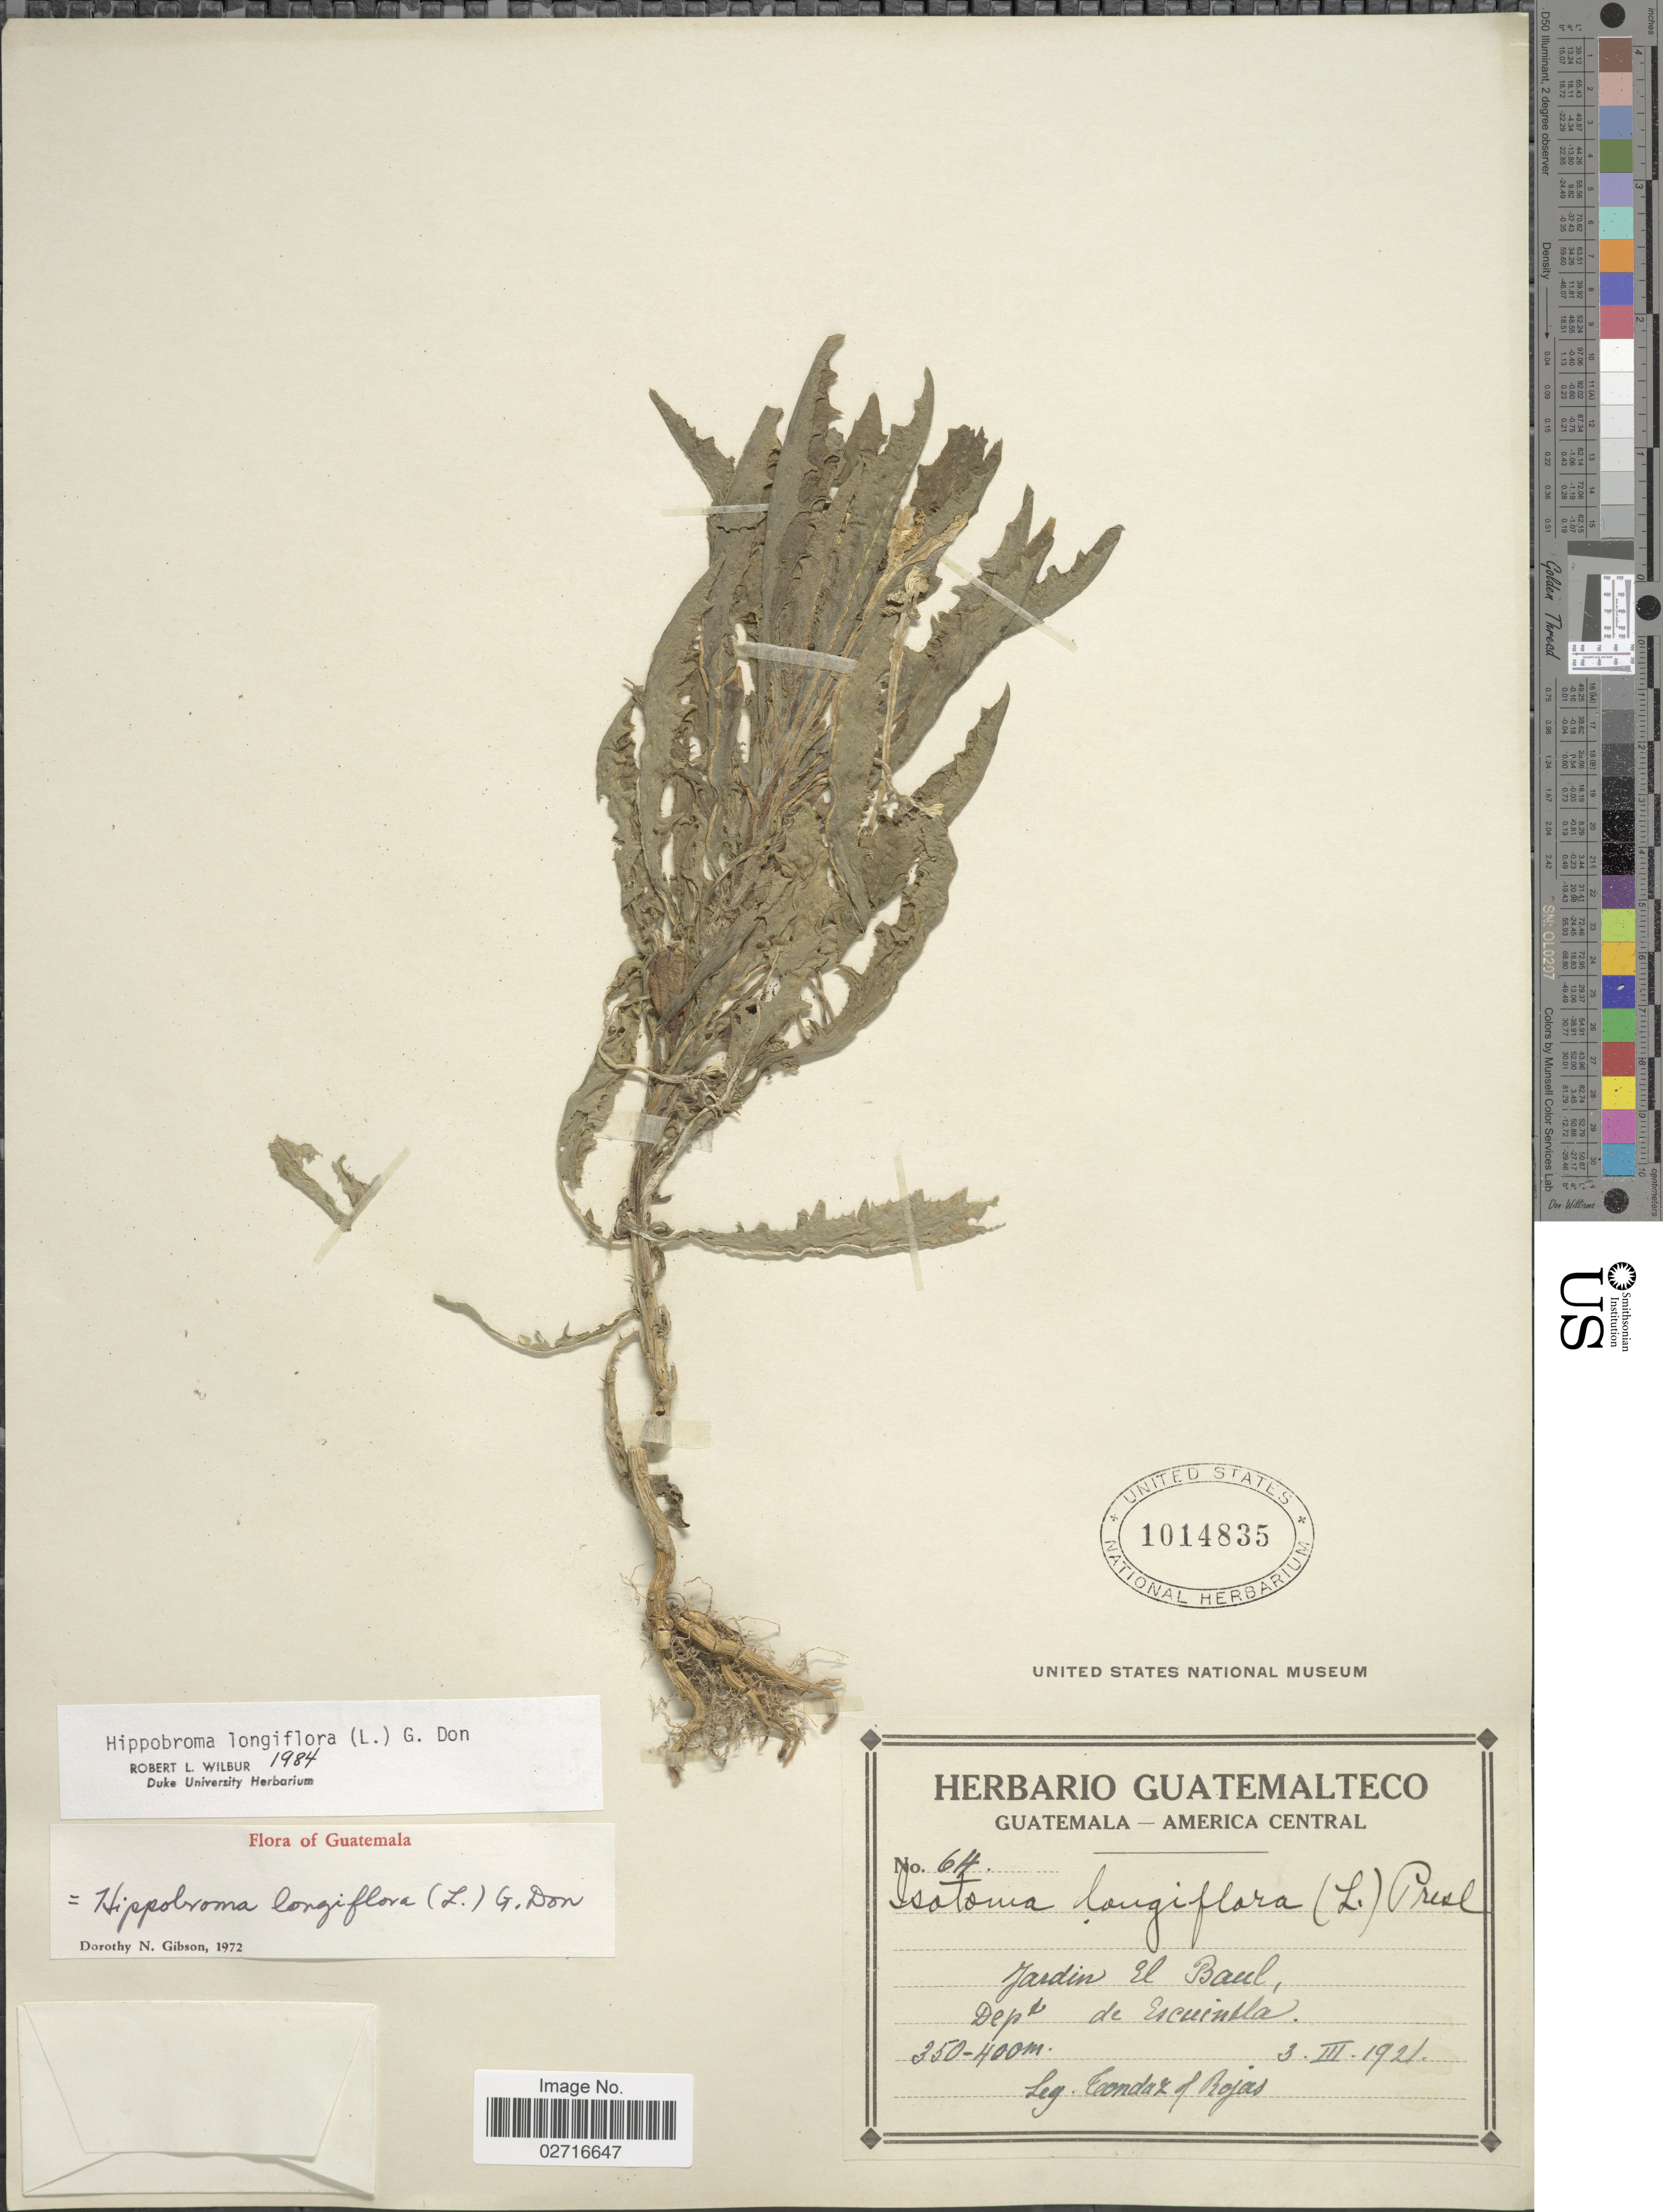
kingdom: Plantae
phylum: Tracheophyta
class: Magnoliopsida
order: Asterales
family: Campanulaceae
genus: Hippobroma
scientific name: Hippobroma longiflora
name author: (L.) G. Don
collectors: A. Tonduz & Rojas, --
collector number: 64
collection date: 1921-03-03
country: Guatemala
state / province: Escuintla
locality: Jardin El Baul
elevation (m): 350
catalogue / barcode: US 1014835